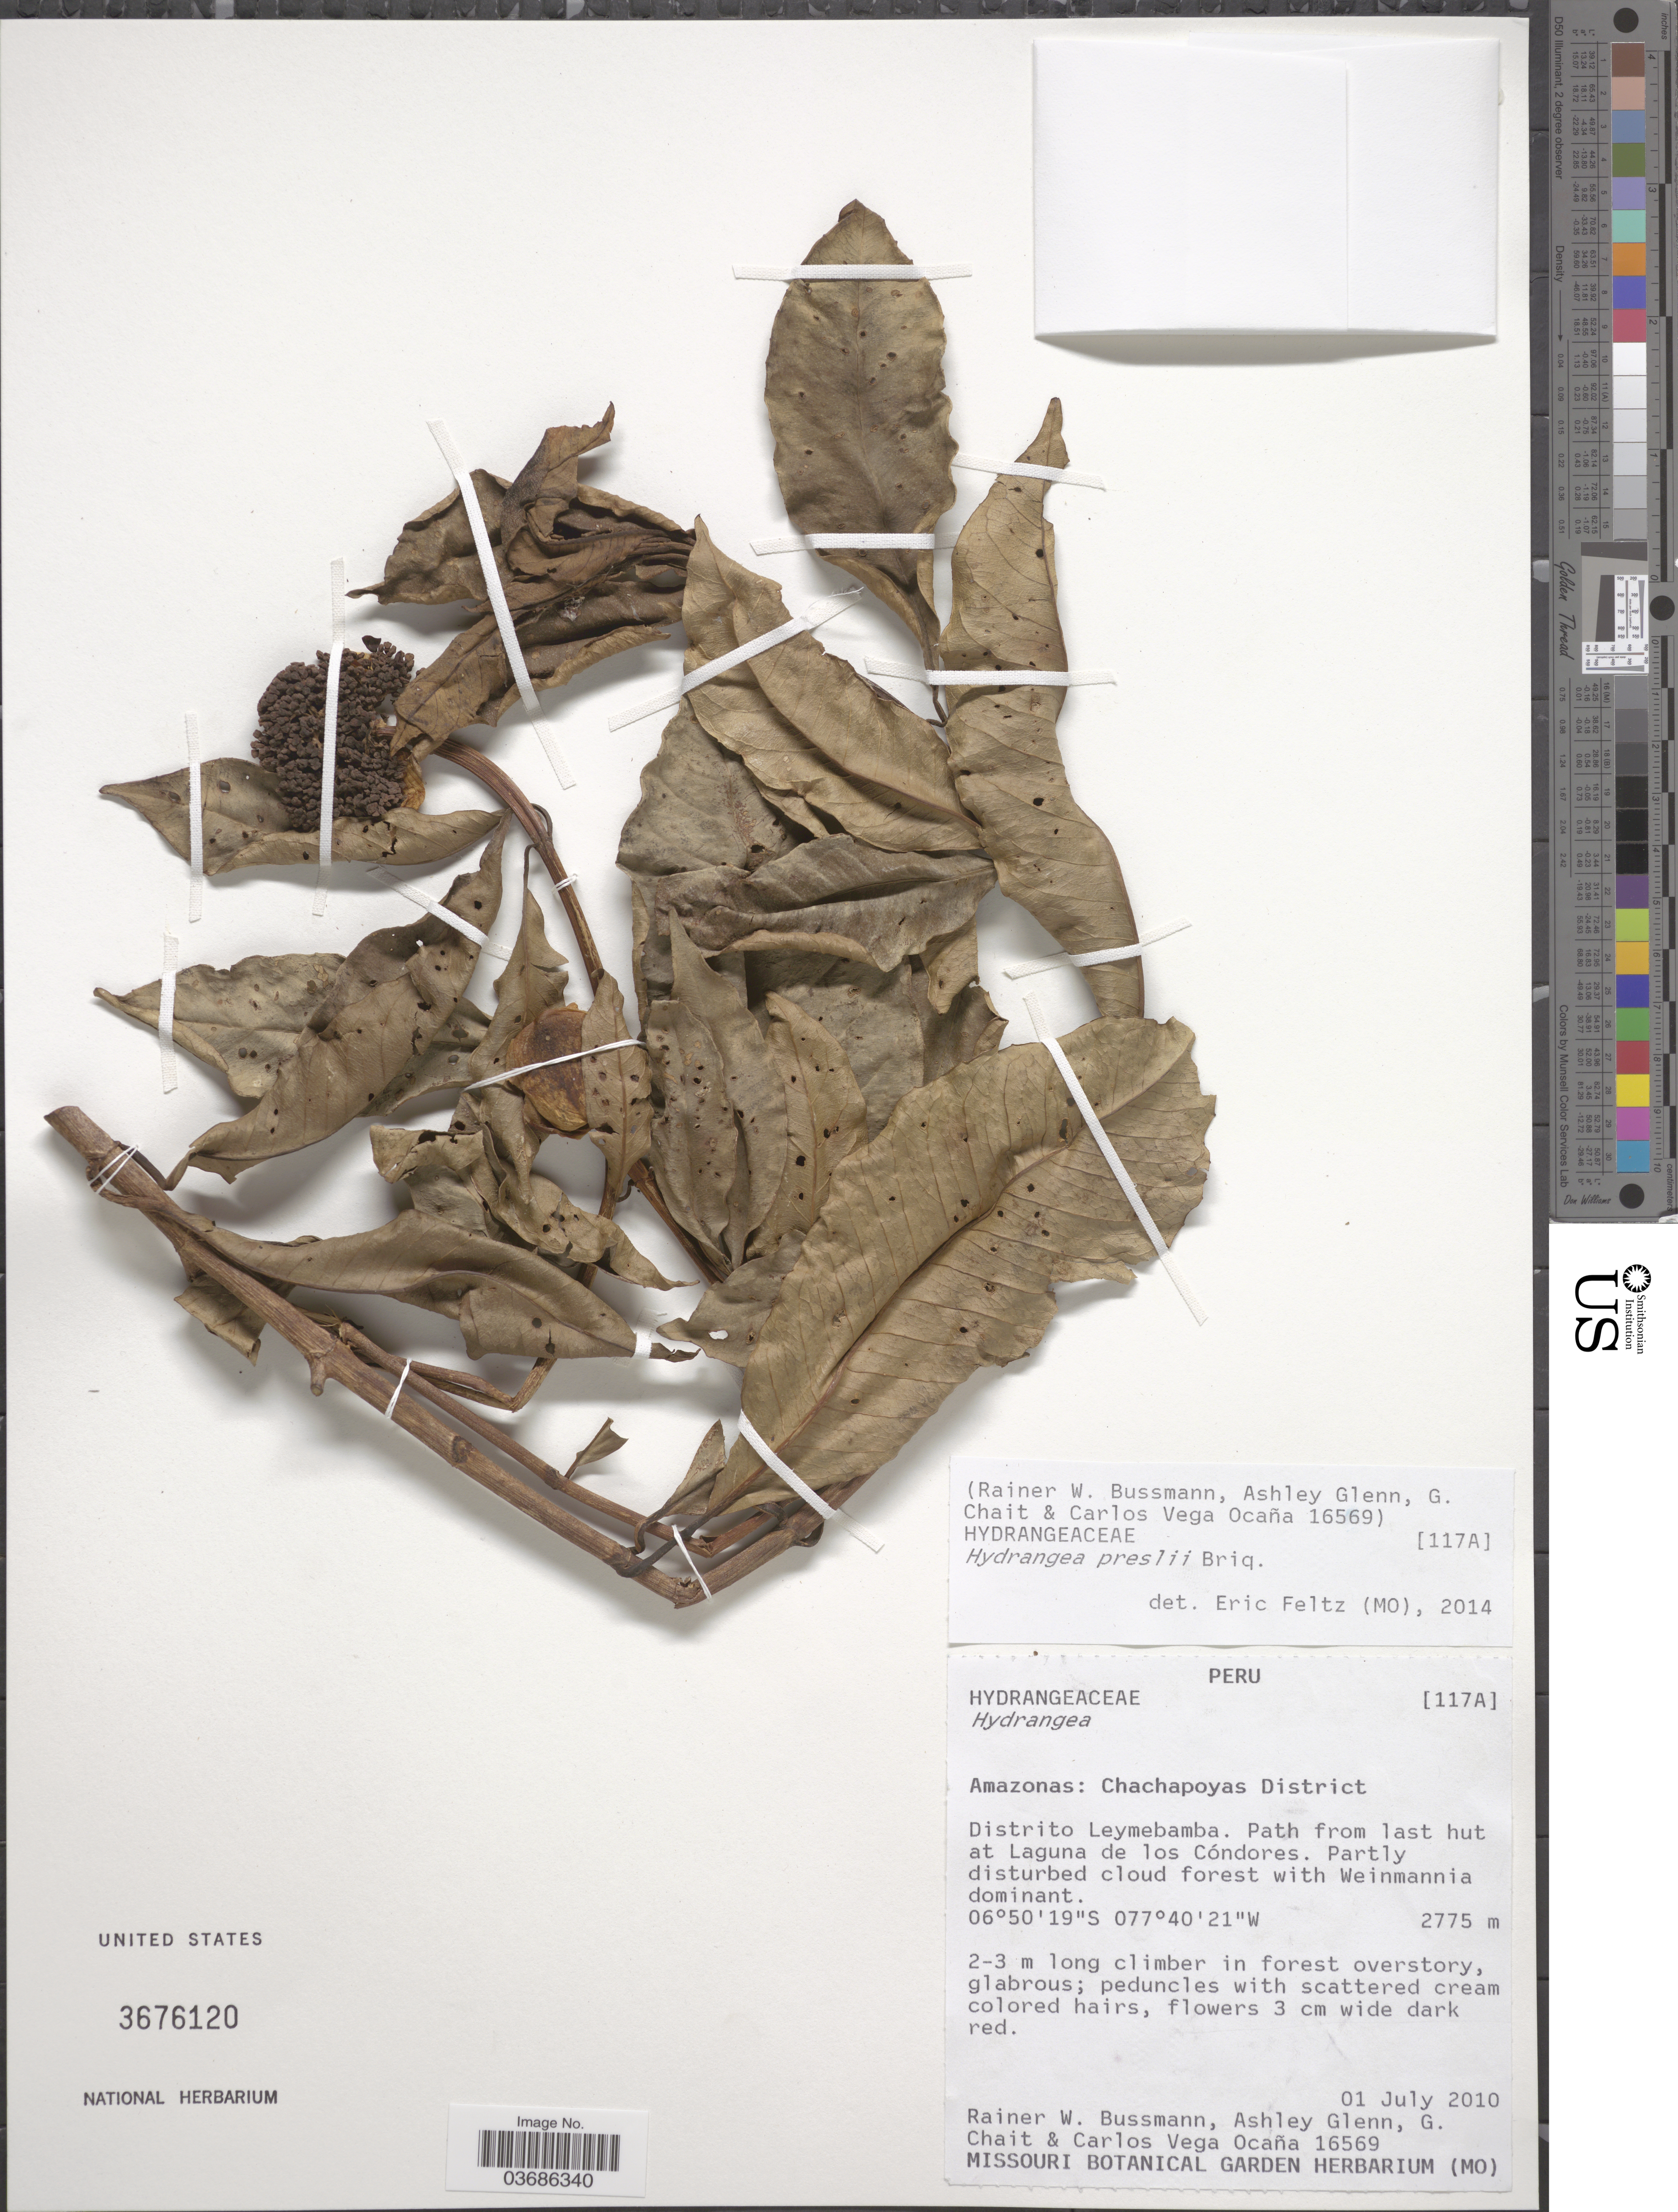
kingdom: Plantae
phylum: Tracheophyta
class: Magnoliopsida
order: Cornales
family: Hydrangeaceae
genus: Hydrangea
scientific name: Hydrangea preslii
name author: Briq.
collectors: R. W. Bussmann, A. Glenn, G. Chait & C. Vega Ocaña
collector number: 16569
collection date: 2010-07-01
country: Peru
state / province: Amazonas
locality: Chachapoyas District. Distrito Leymebamba. Path from last hut at Laguna de los Cóndores.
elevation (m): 2775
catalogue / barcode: US 3676120